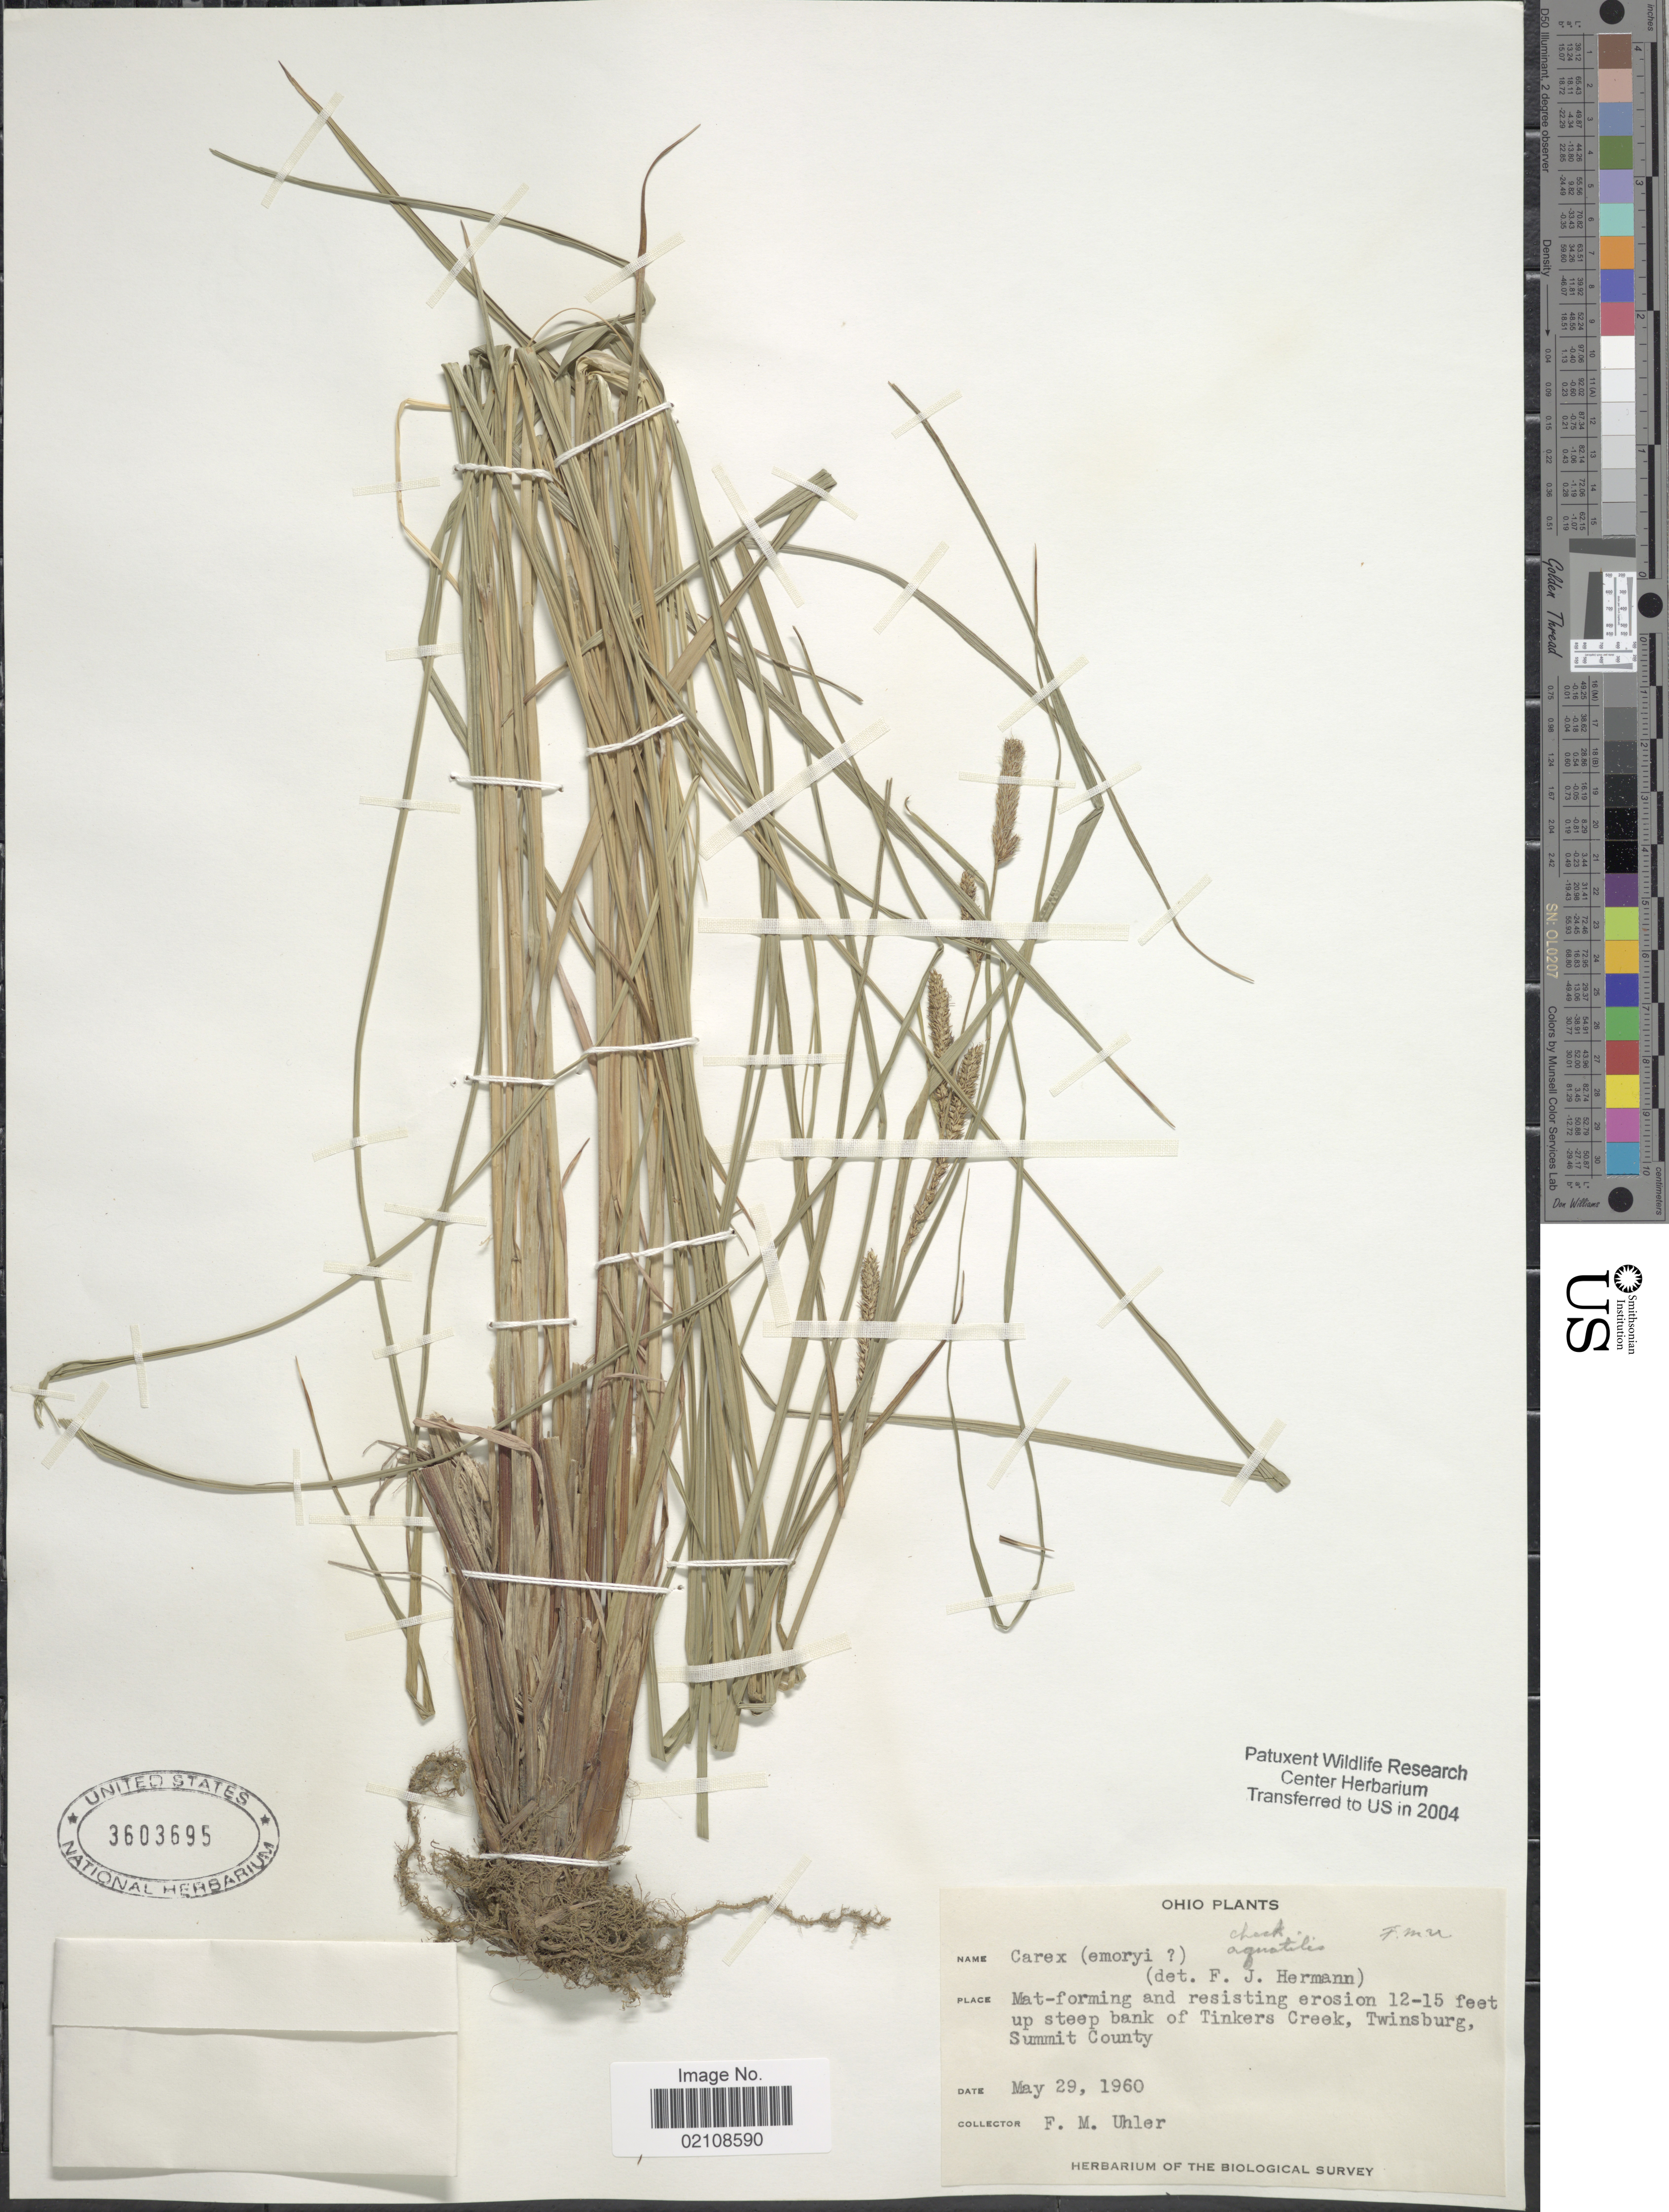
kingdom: Plantae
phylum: Tracheophyta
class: Liliopsida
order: Poales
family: Cyperaceae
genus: Carex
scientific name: Carex emoryi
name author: Dewey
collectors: F. M. Uhler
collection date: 1960-05-29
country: United States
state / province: Ohio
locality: Bank of Tinkers Creek, Twinsburg, Summit County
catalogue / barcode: US 3603695